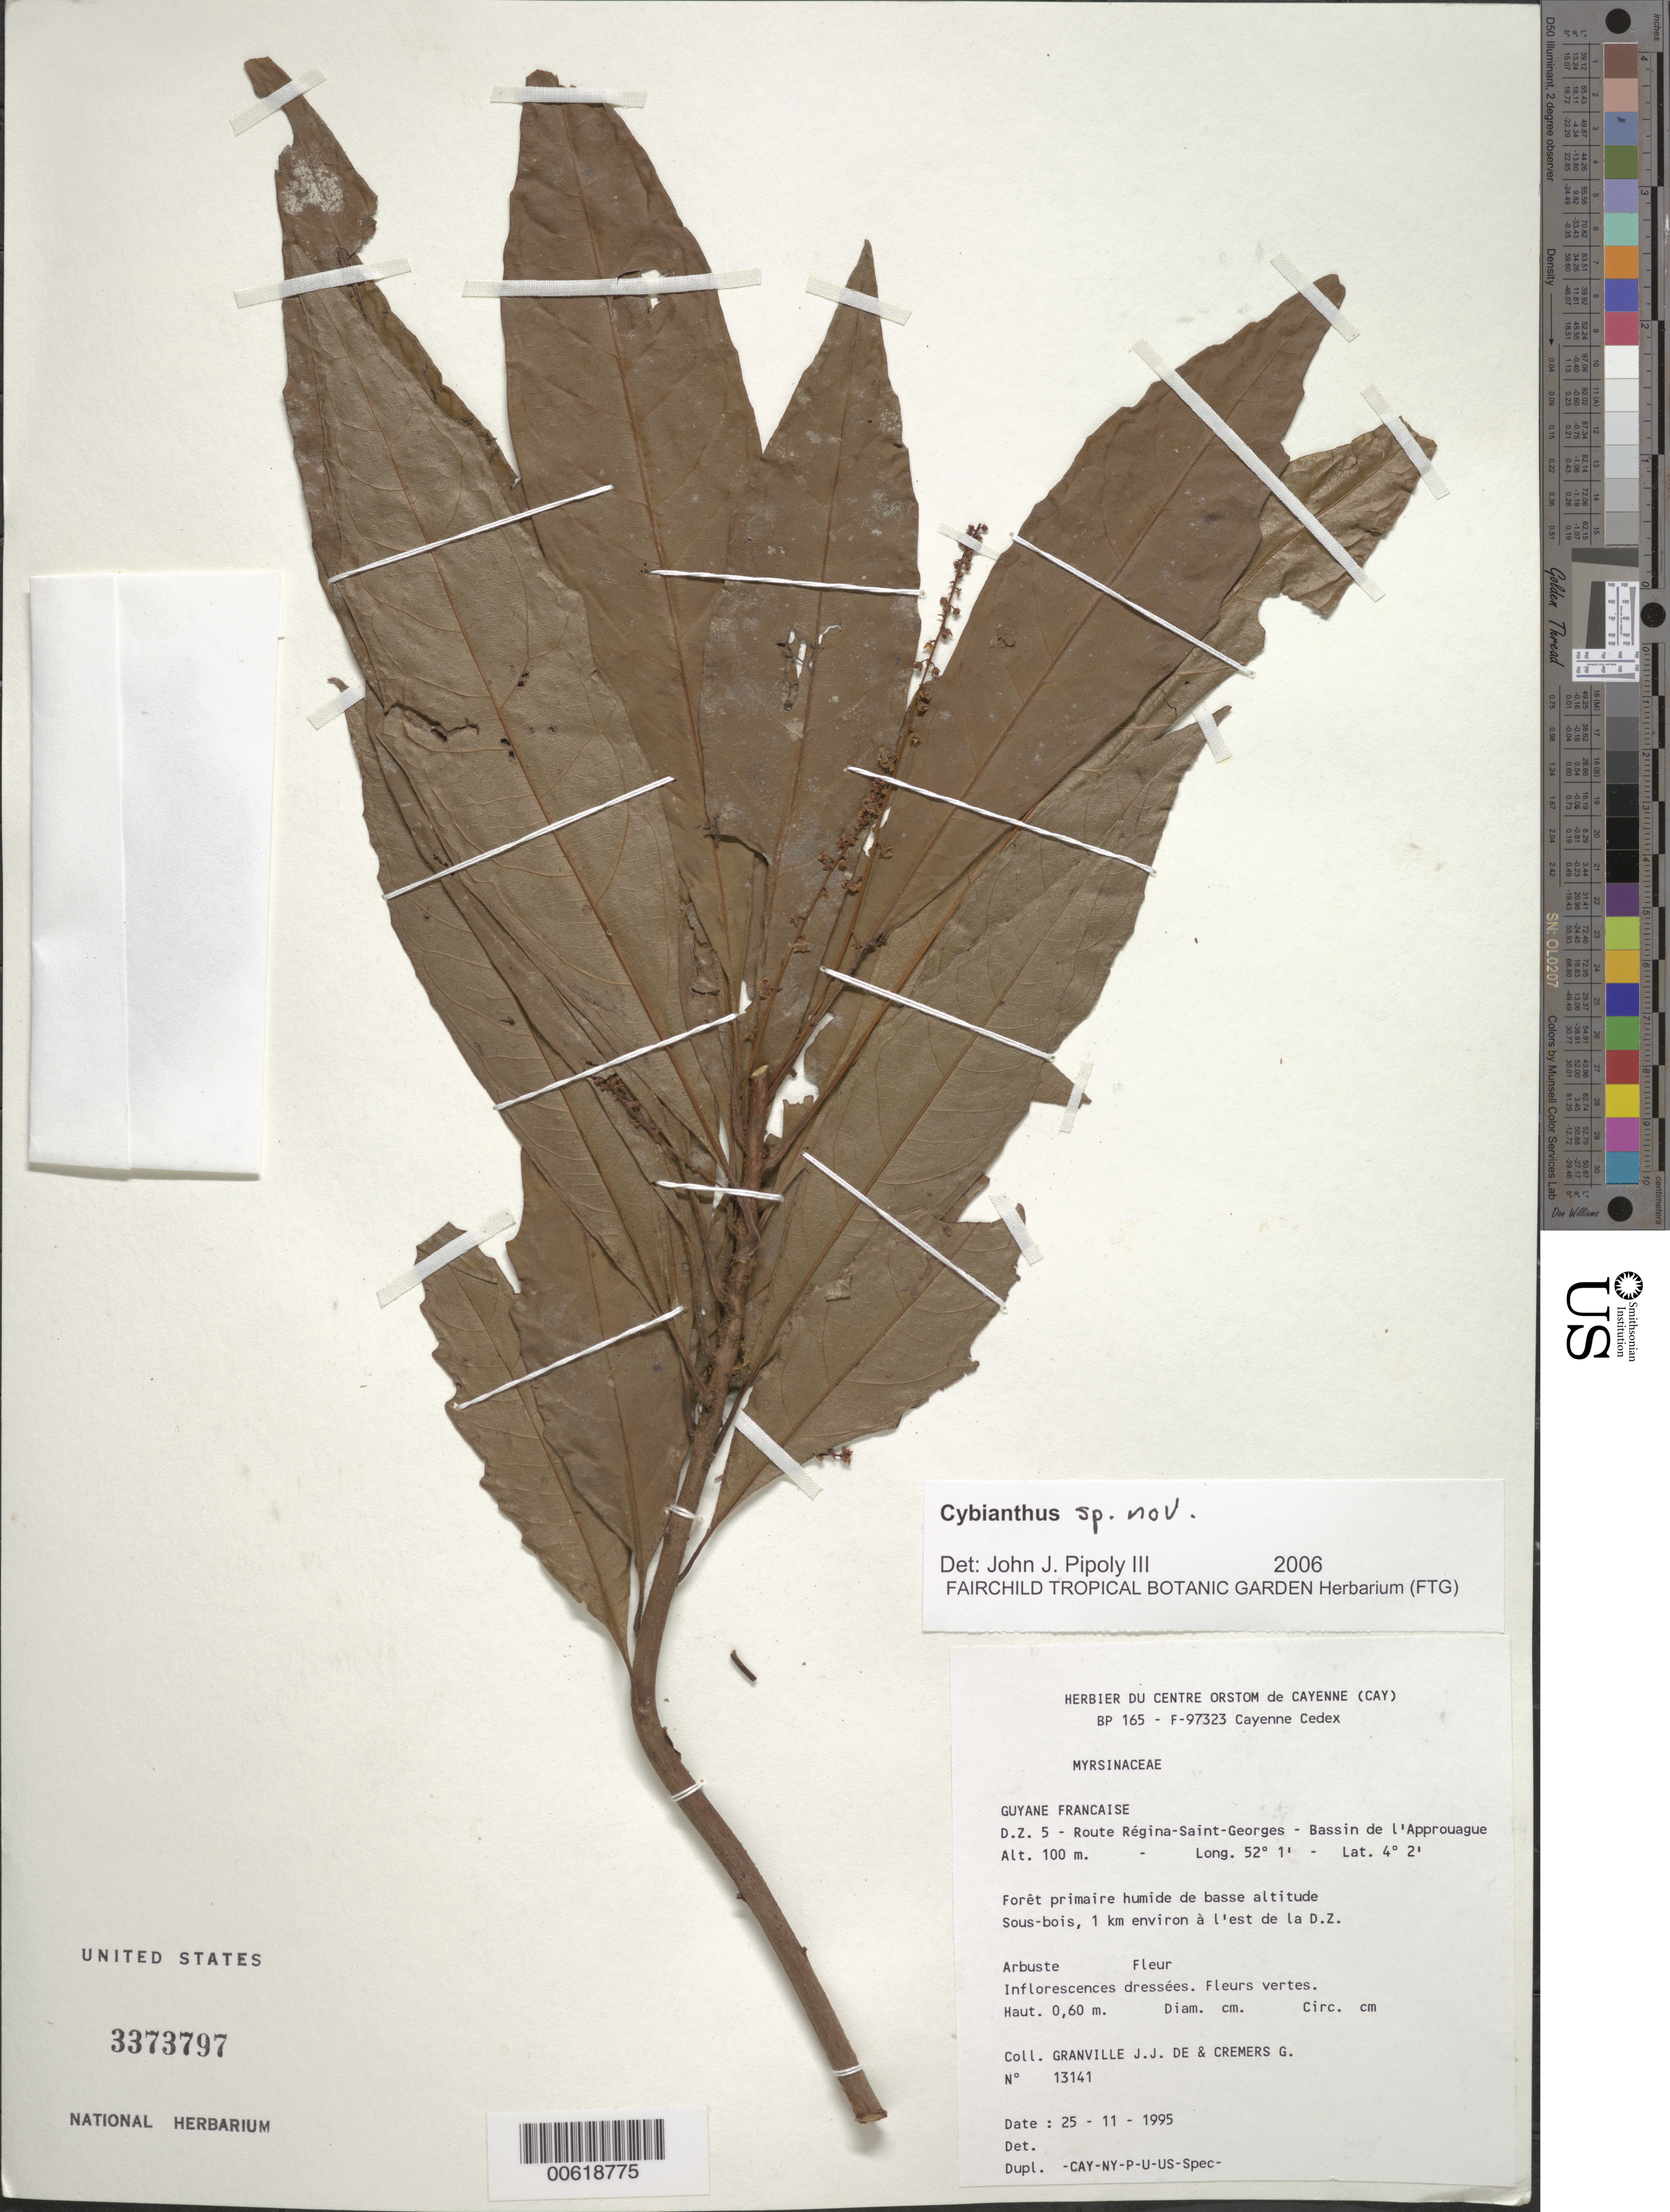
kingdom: Plantae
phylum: Tracheophyta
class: Magnoliopsida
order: Ericales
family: Primulaceae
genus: Cybianthus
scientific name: Cybianthus sp. nov.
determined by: Pipoly, J. J., III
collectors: J.-J. de Granville & G. Cremers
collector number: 13141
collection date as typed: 25-Nov-95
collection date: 1995-11-25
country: French Guiana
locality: Route Regina-Saint-Georges, D.Z. 5, Bassin de l'Approuague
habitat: Forêt primaire humide de basse altitude; sous bois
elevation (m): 100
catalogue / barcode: US 3373797